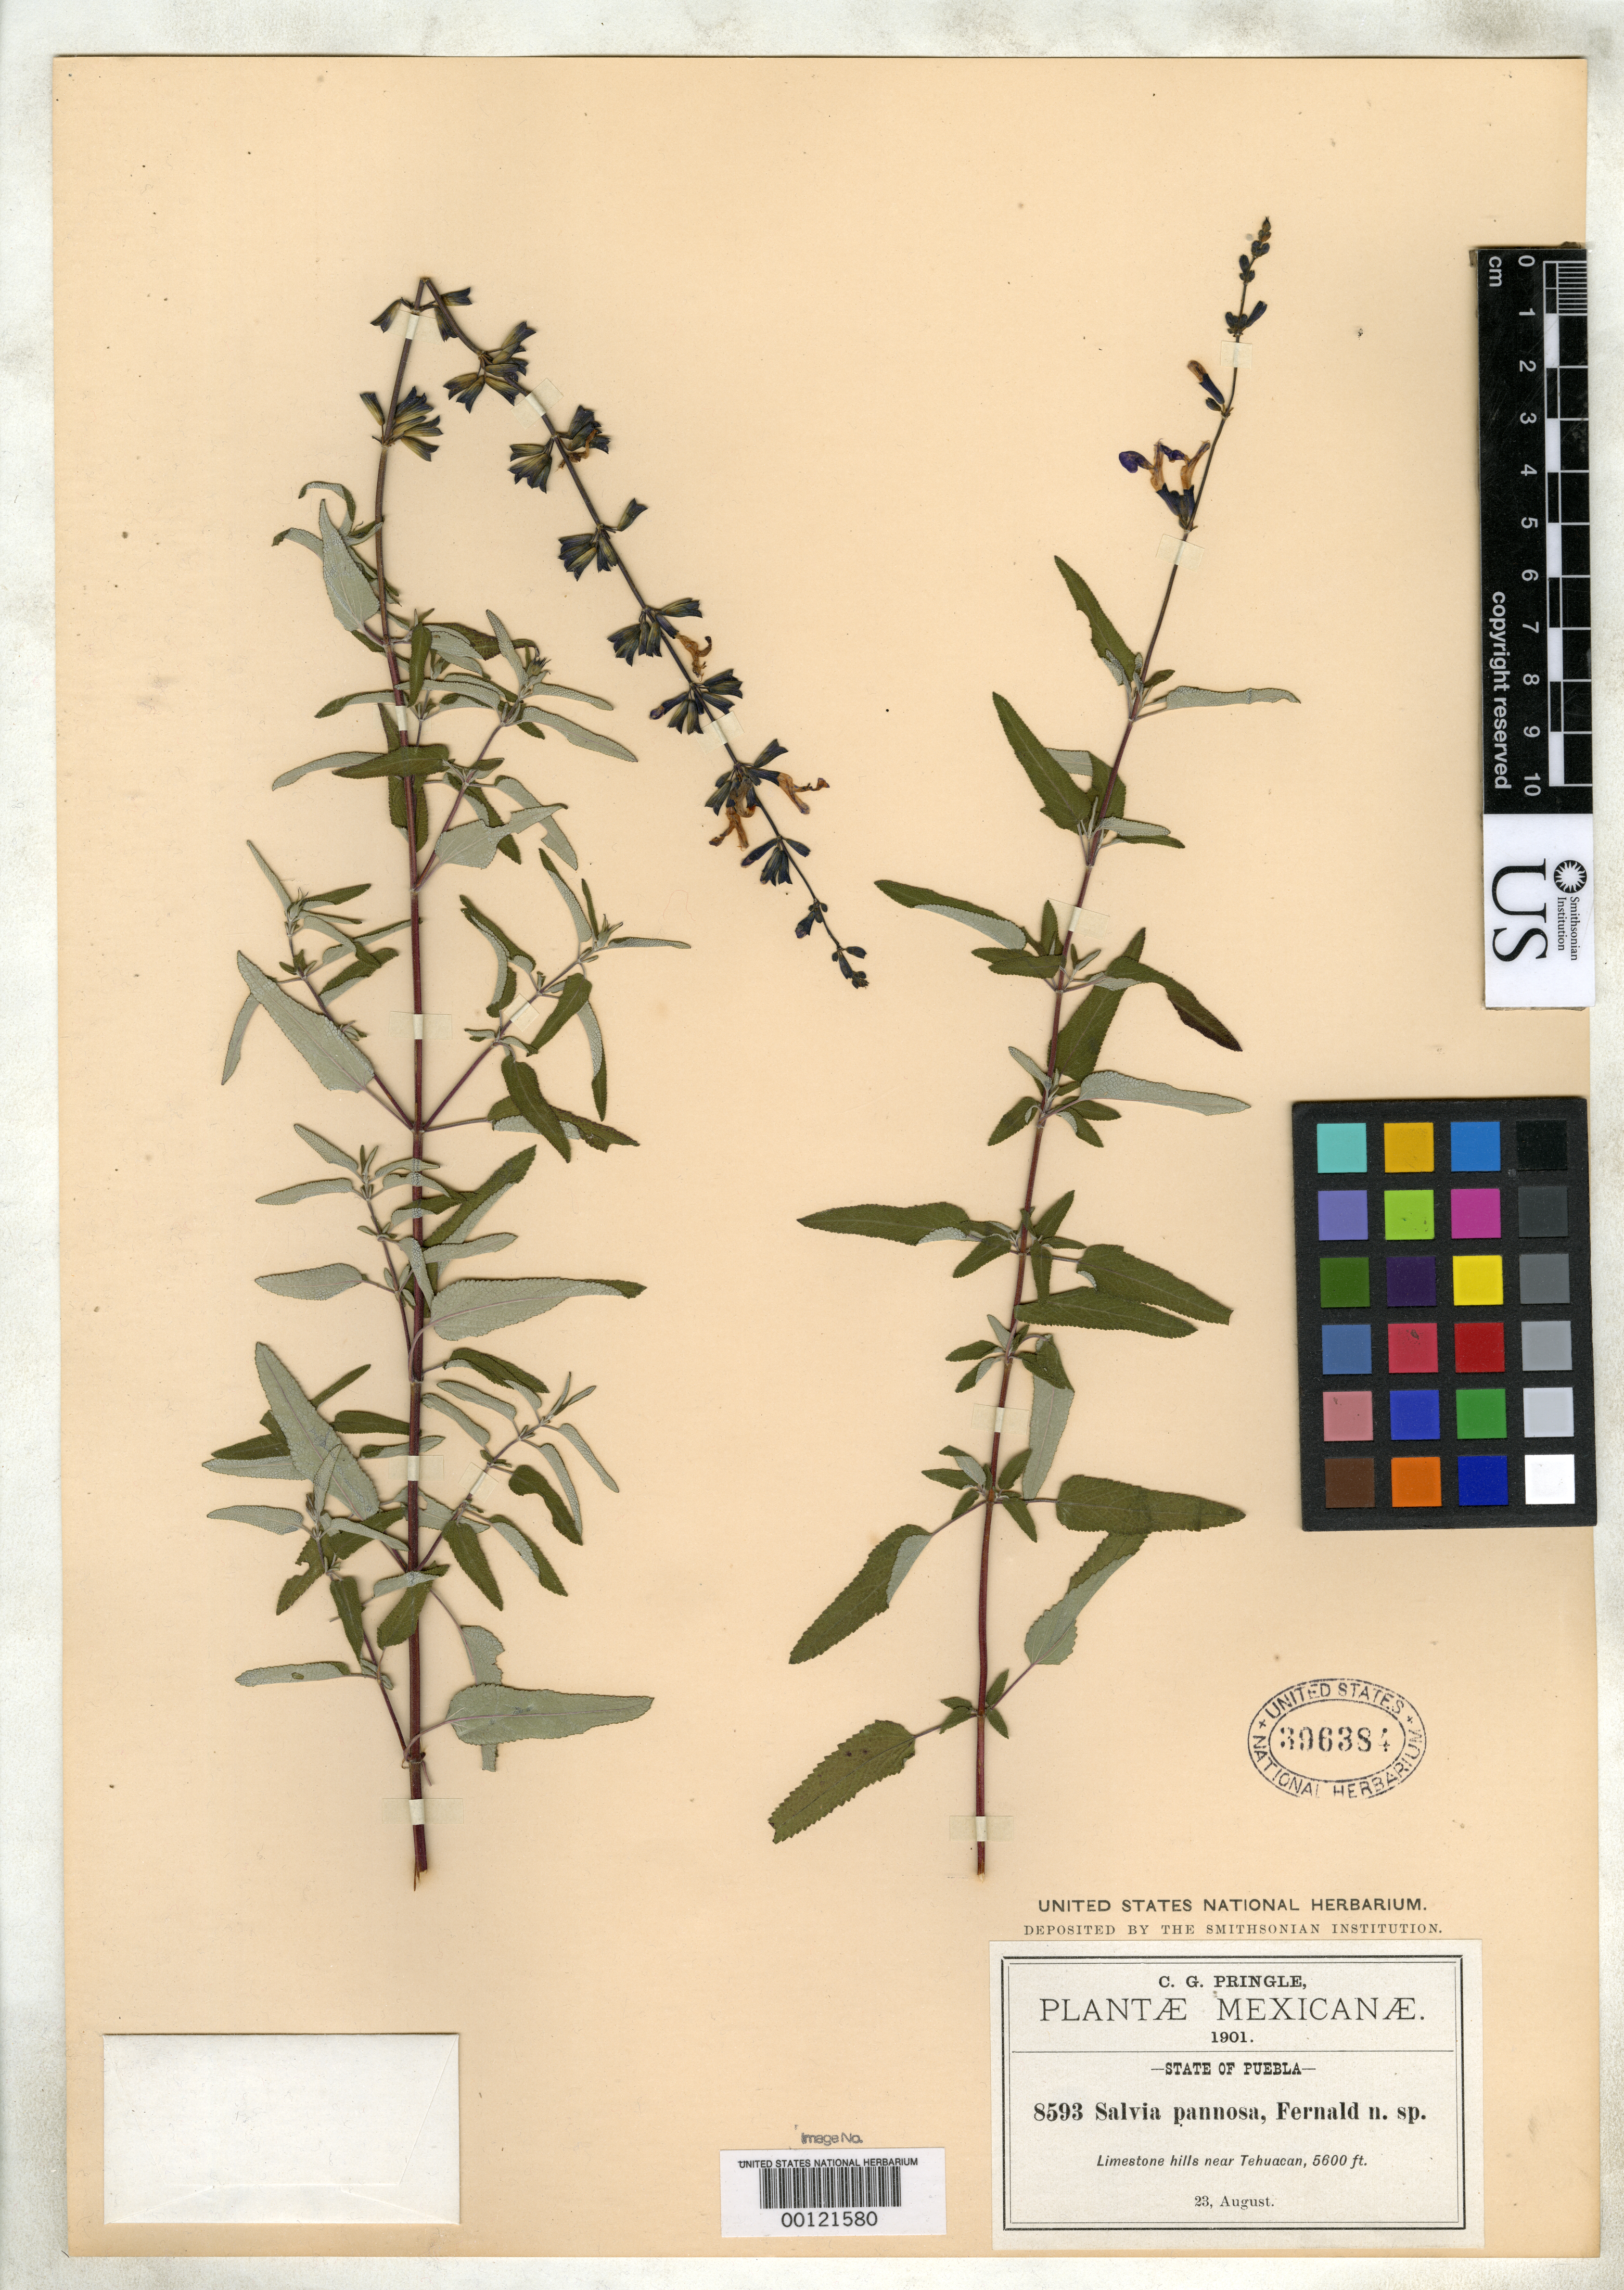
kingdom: Plantae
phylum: Tracheophyta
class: Magnoliopsida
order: Lamiales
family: Lamiaceae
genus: Salvia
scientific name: Salvia pannosa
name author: Fernald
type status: Isotype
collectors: C. G. Pringle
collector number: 8593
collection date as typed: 23 Aug 1901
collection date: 1901-08-23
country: Mexico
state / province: Puebla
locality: Limestone hills near Tehuacan.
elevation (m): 1707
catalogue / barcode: US 396384